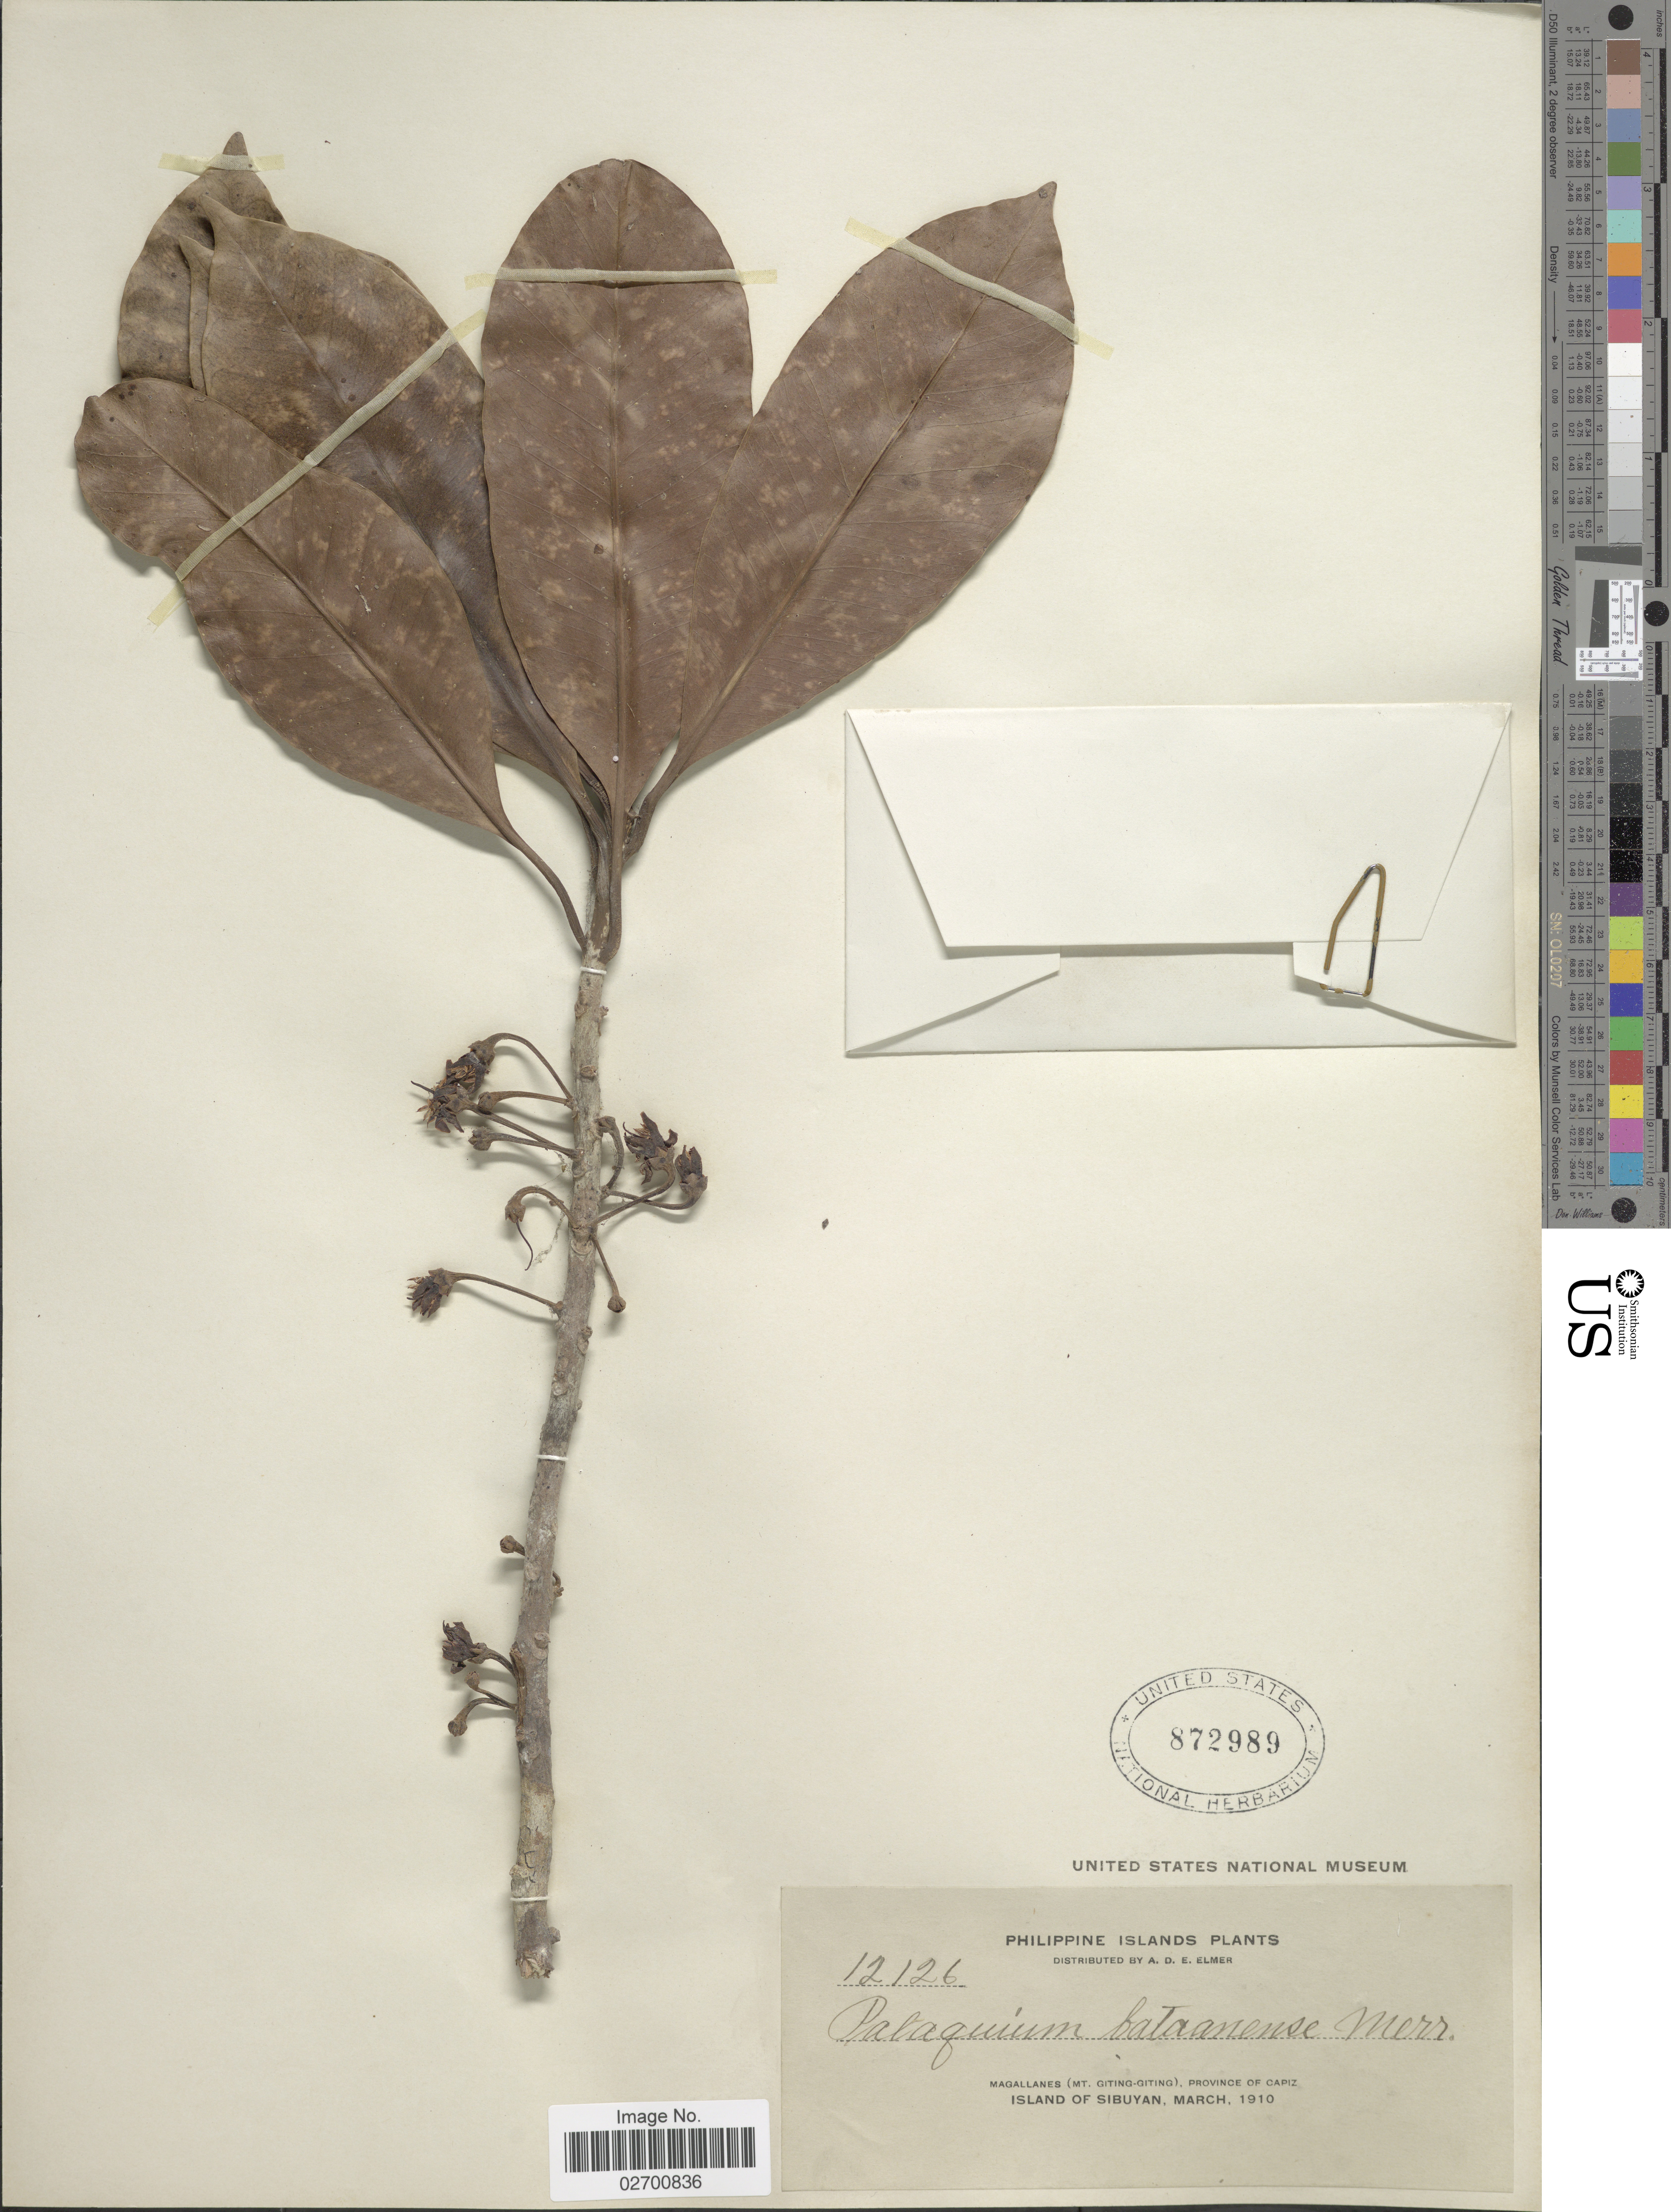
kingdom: Plantae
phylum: Tracheophyta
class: Magnoliopsida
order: Ericales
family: Sapotaceae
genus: Palaquium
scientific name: Palaquium bataanense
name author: Merr.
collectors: A. D. E. Elmer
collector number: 12126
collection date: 1910-03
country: Philippines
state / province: Western Visayas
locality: Magallanes (Mt. Giting-Giting), Province of Capiz. Island of Sibuyan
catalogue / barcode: US 872989